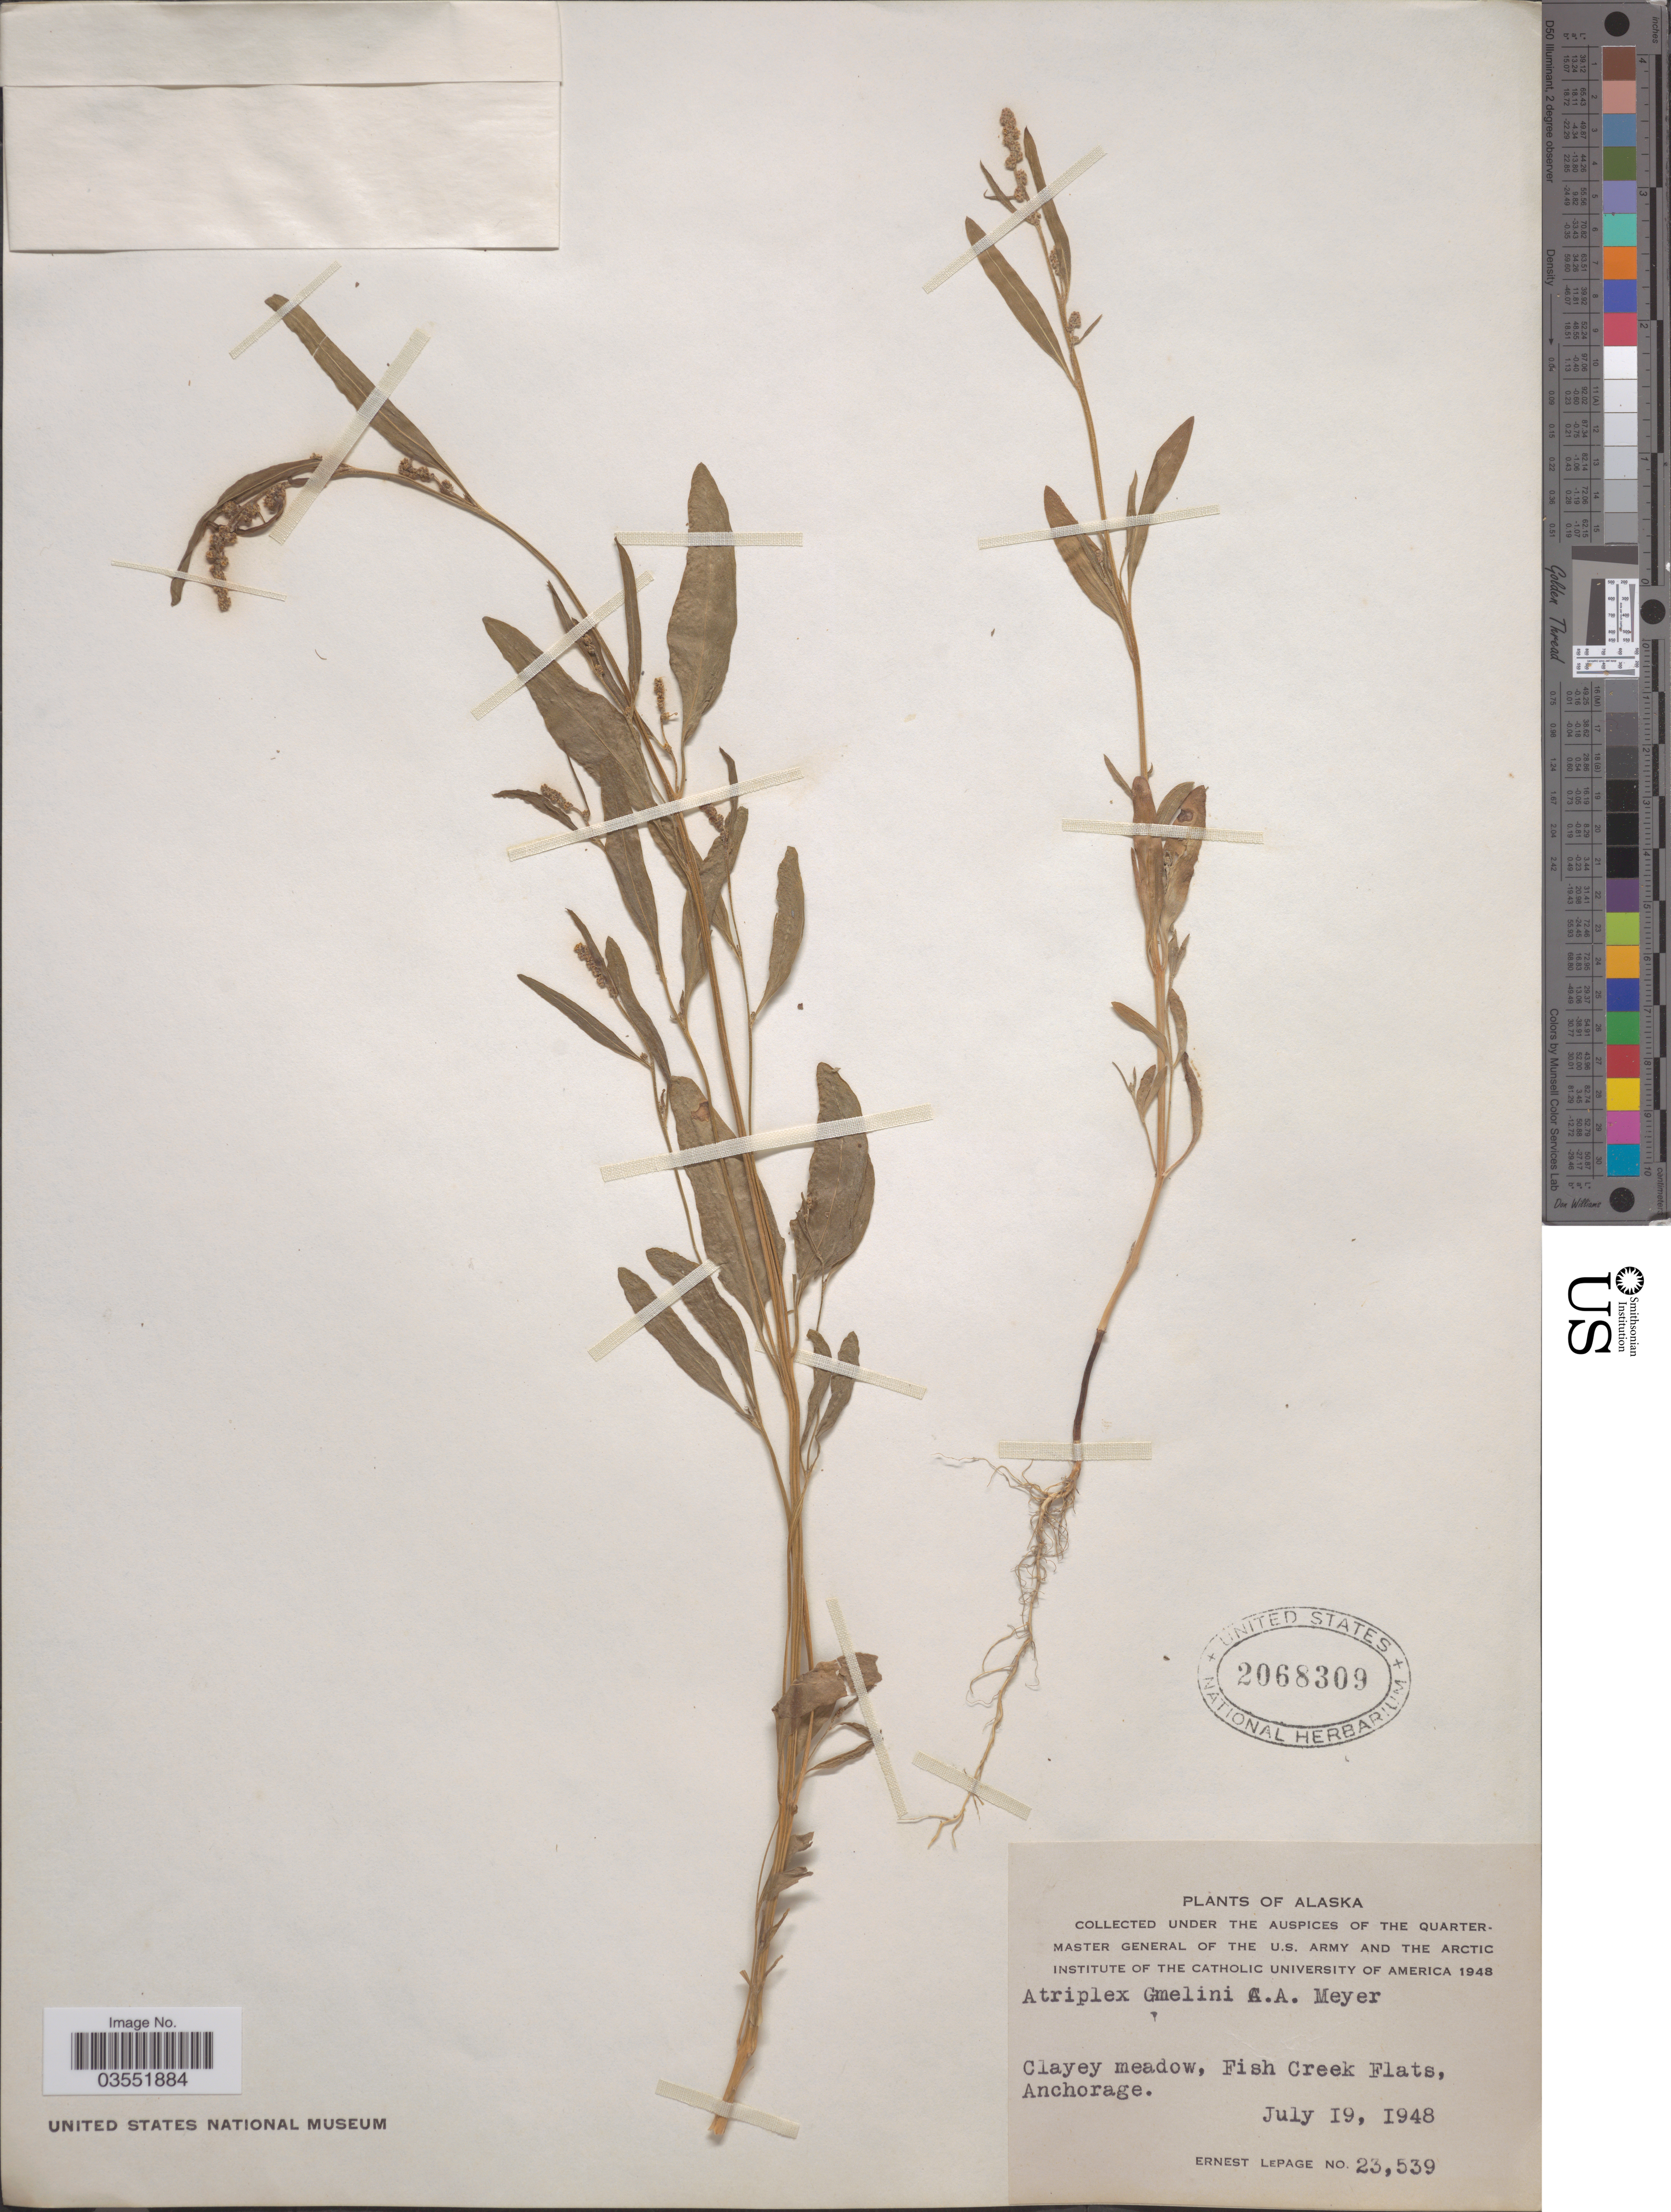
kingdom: Plantae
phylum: Tracheophyta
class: Magnoliopsida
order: Caryophyllales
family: Amaranthaceae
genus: Atriplex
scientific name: Atriplex gmelinii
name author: C.A. Mey. ex Bong.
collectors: E. Lepage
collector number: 23539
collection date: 1948-07-19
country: United States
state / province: Alaska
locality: Clayey meadow, Fish Creek Flats, Anchorage.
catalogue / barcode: US 2068309